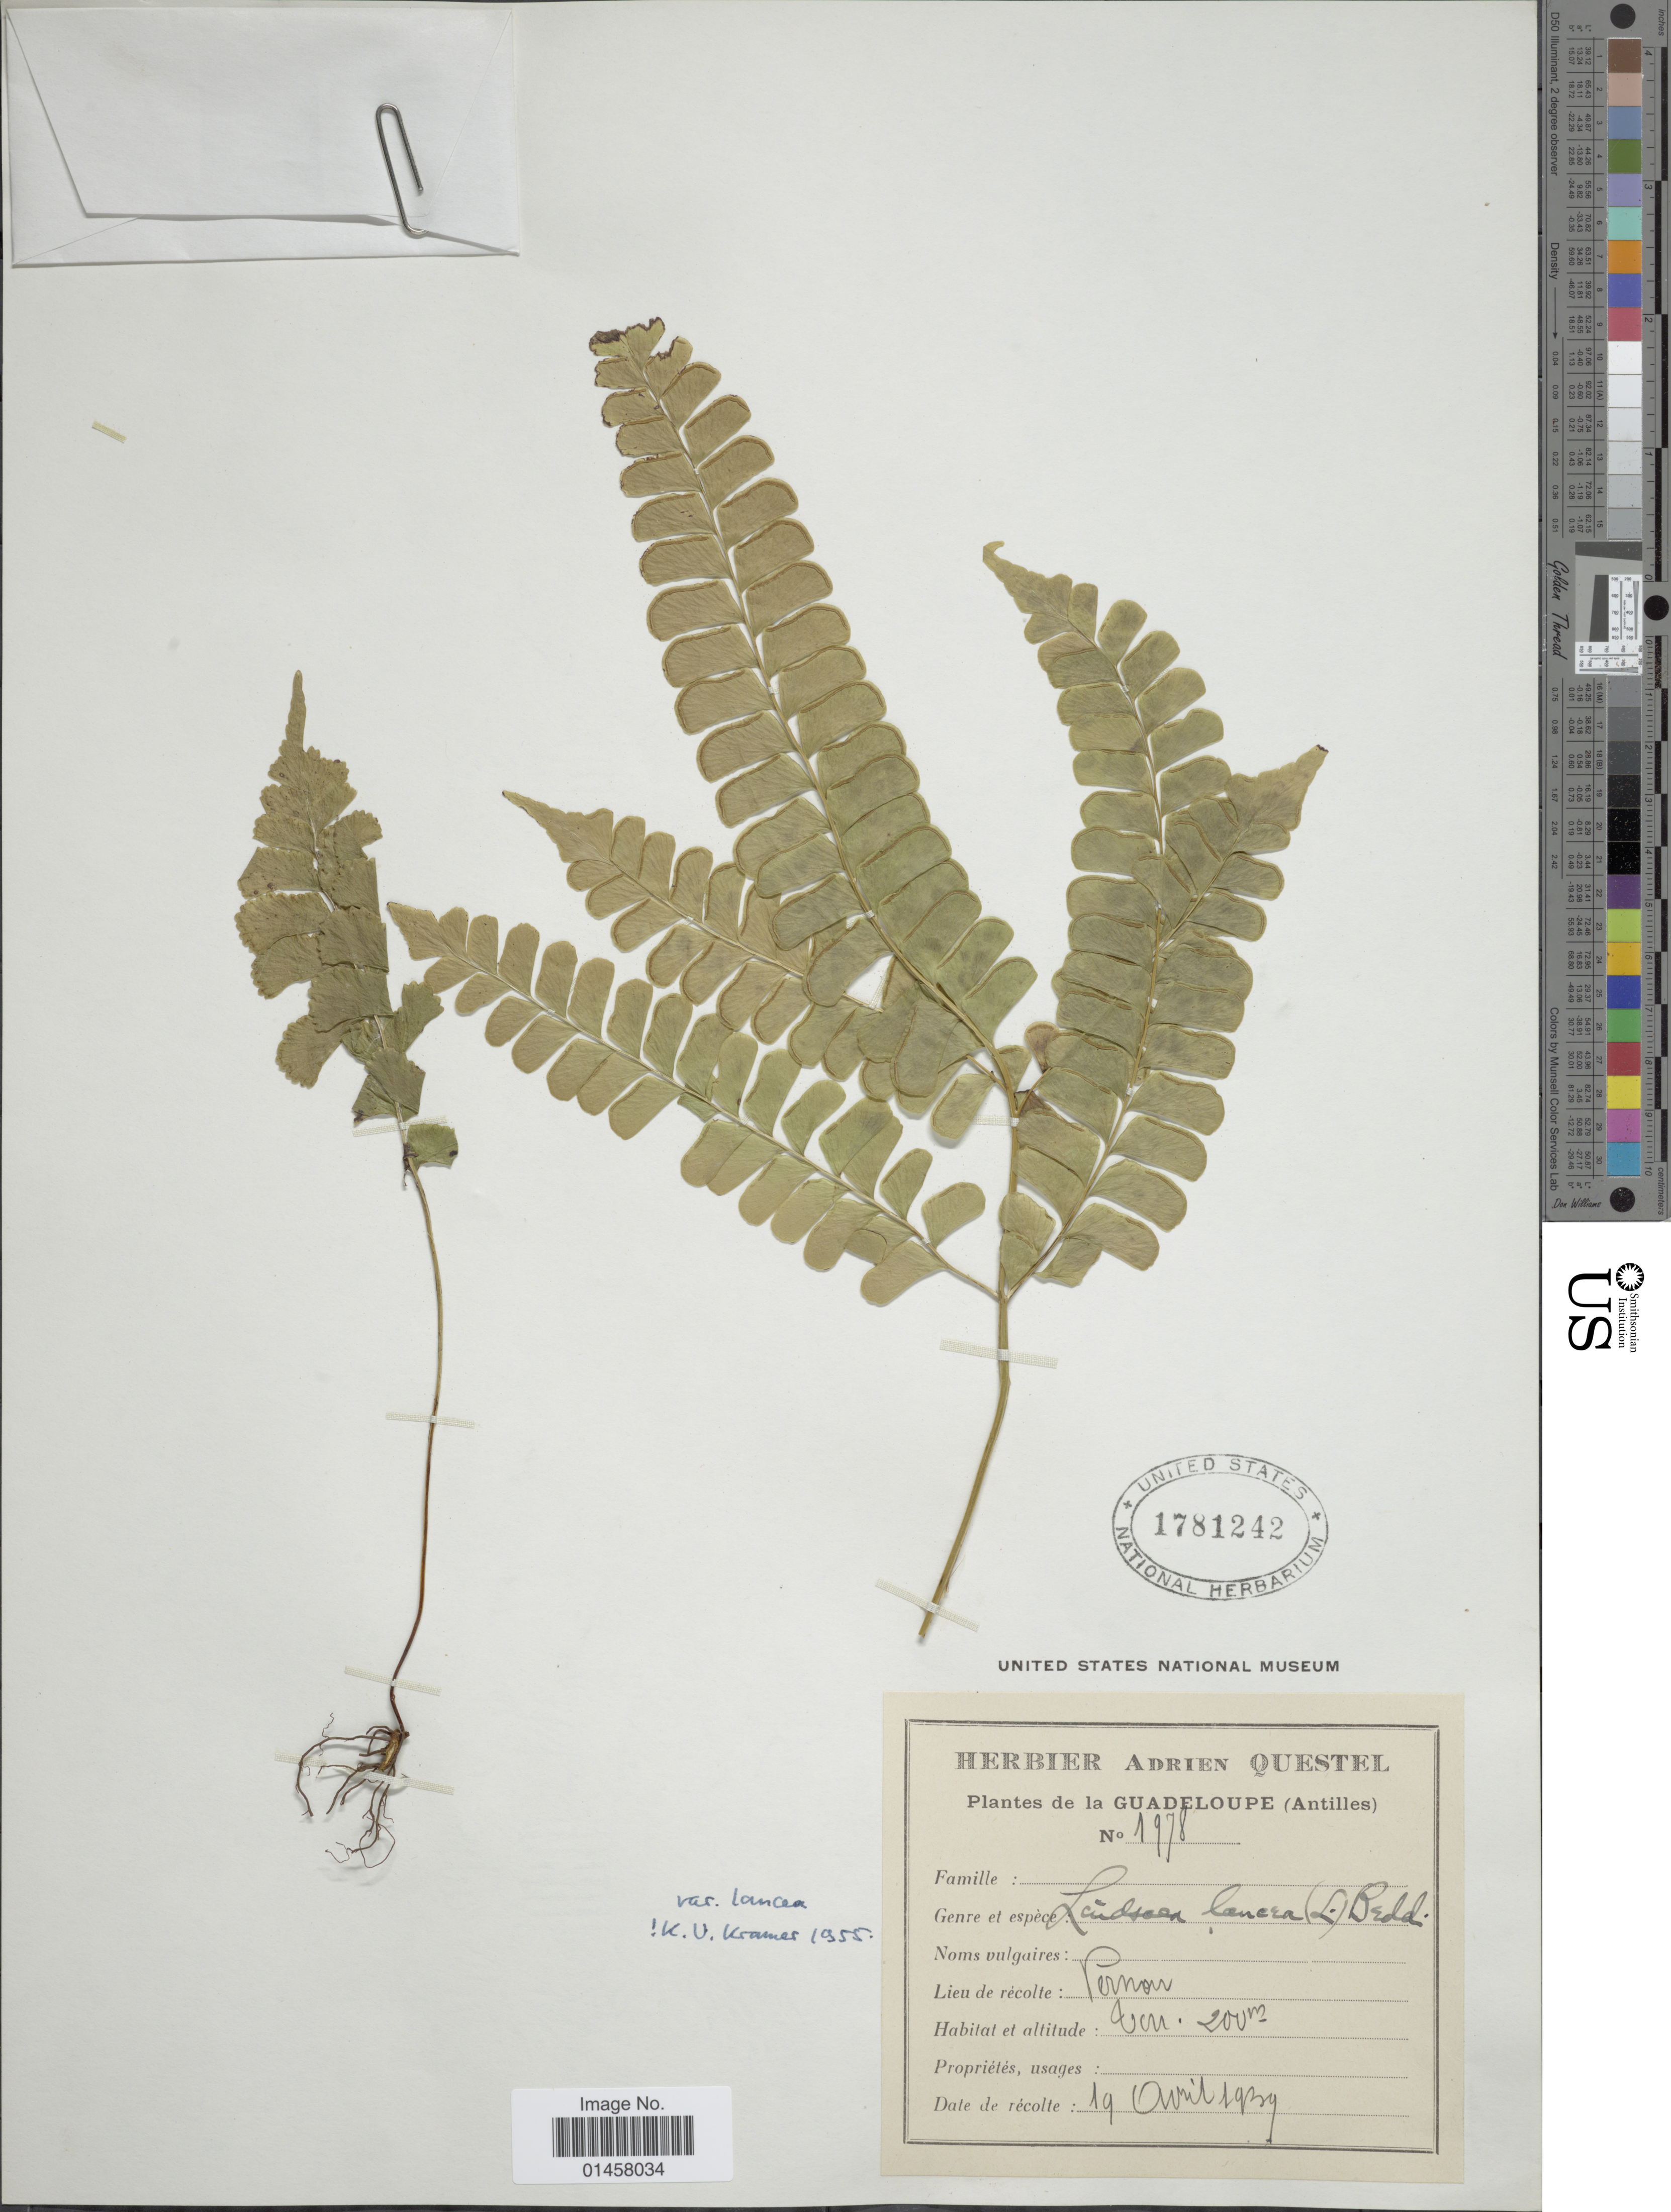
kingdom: Plantae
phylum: Tracheophyta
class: Polypodiopsida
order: Polypodiales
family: Lindsaeaceae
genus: Lindsaea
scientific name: Lindsaea lancea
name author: (L.) Bedd.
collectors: A. Questel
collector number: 1978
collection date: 1939-04-19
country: Guadeloupe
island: Leeward Is.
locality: Vernou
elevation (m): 200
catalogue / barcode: US 1781242